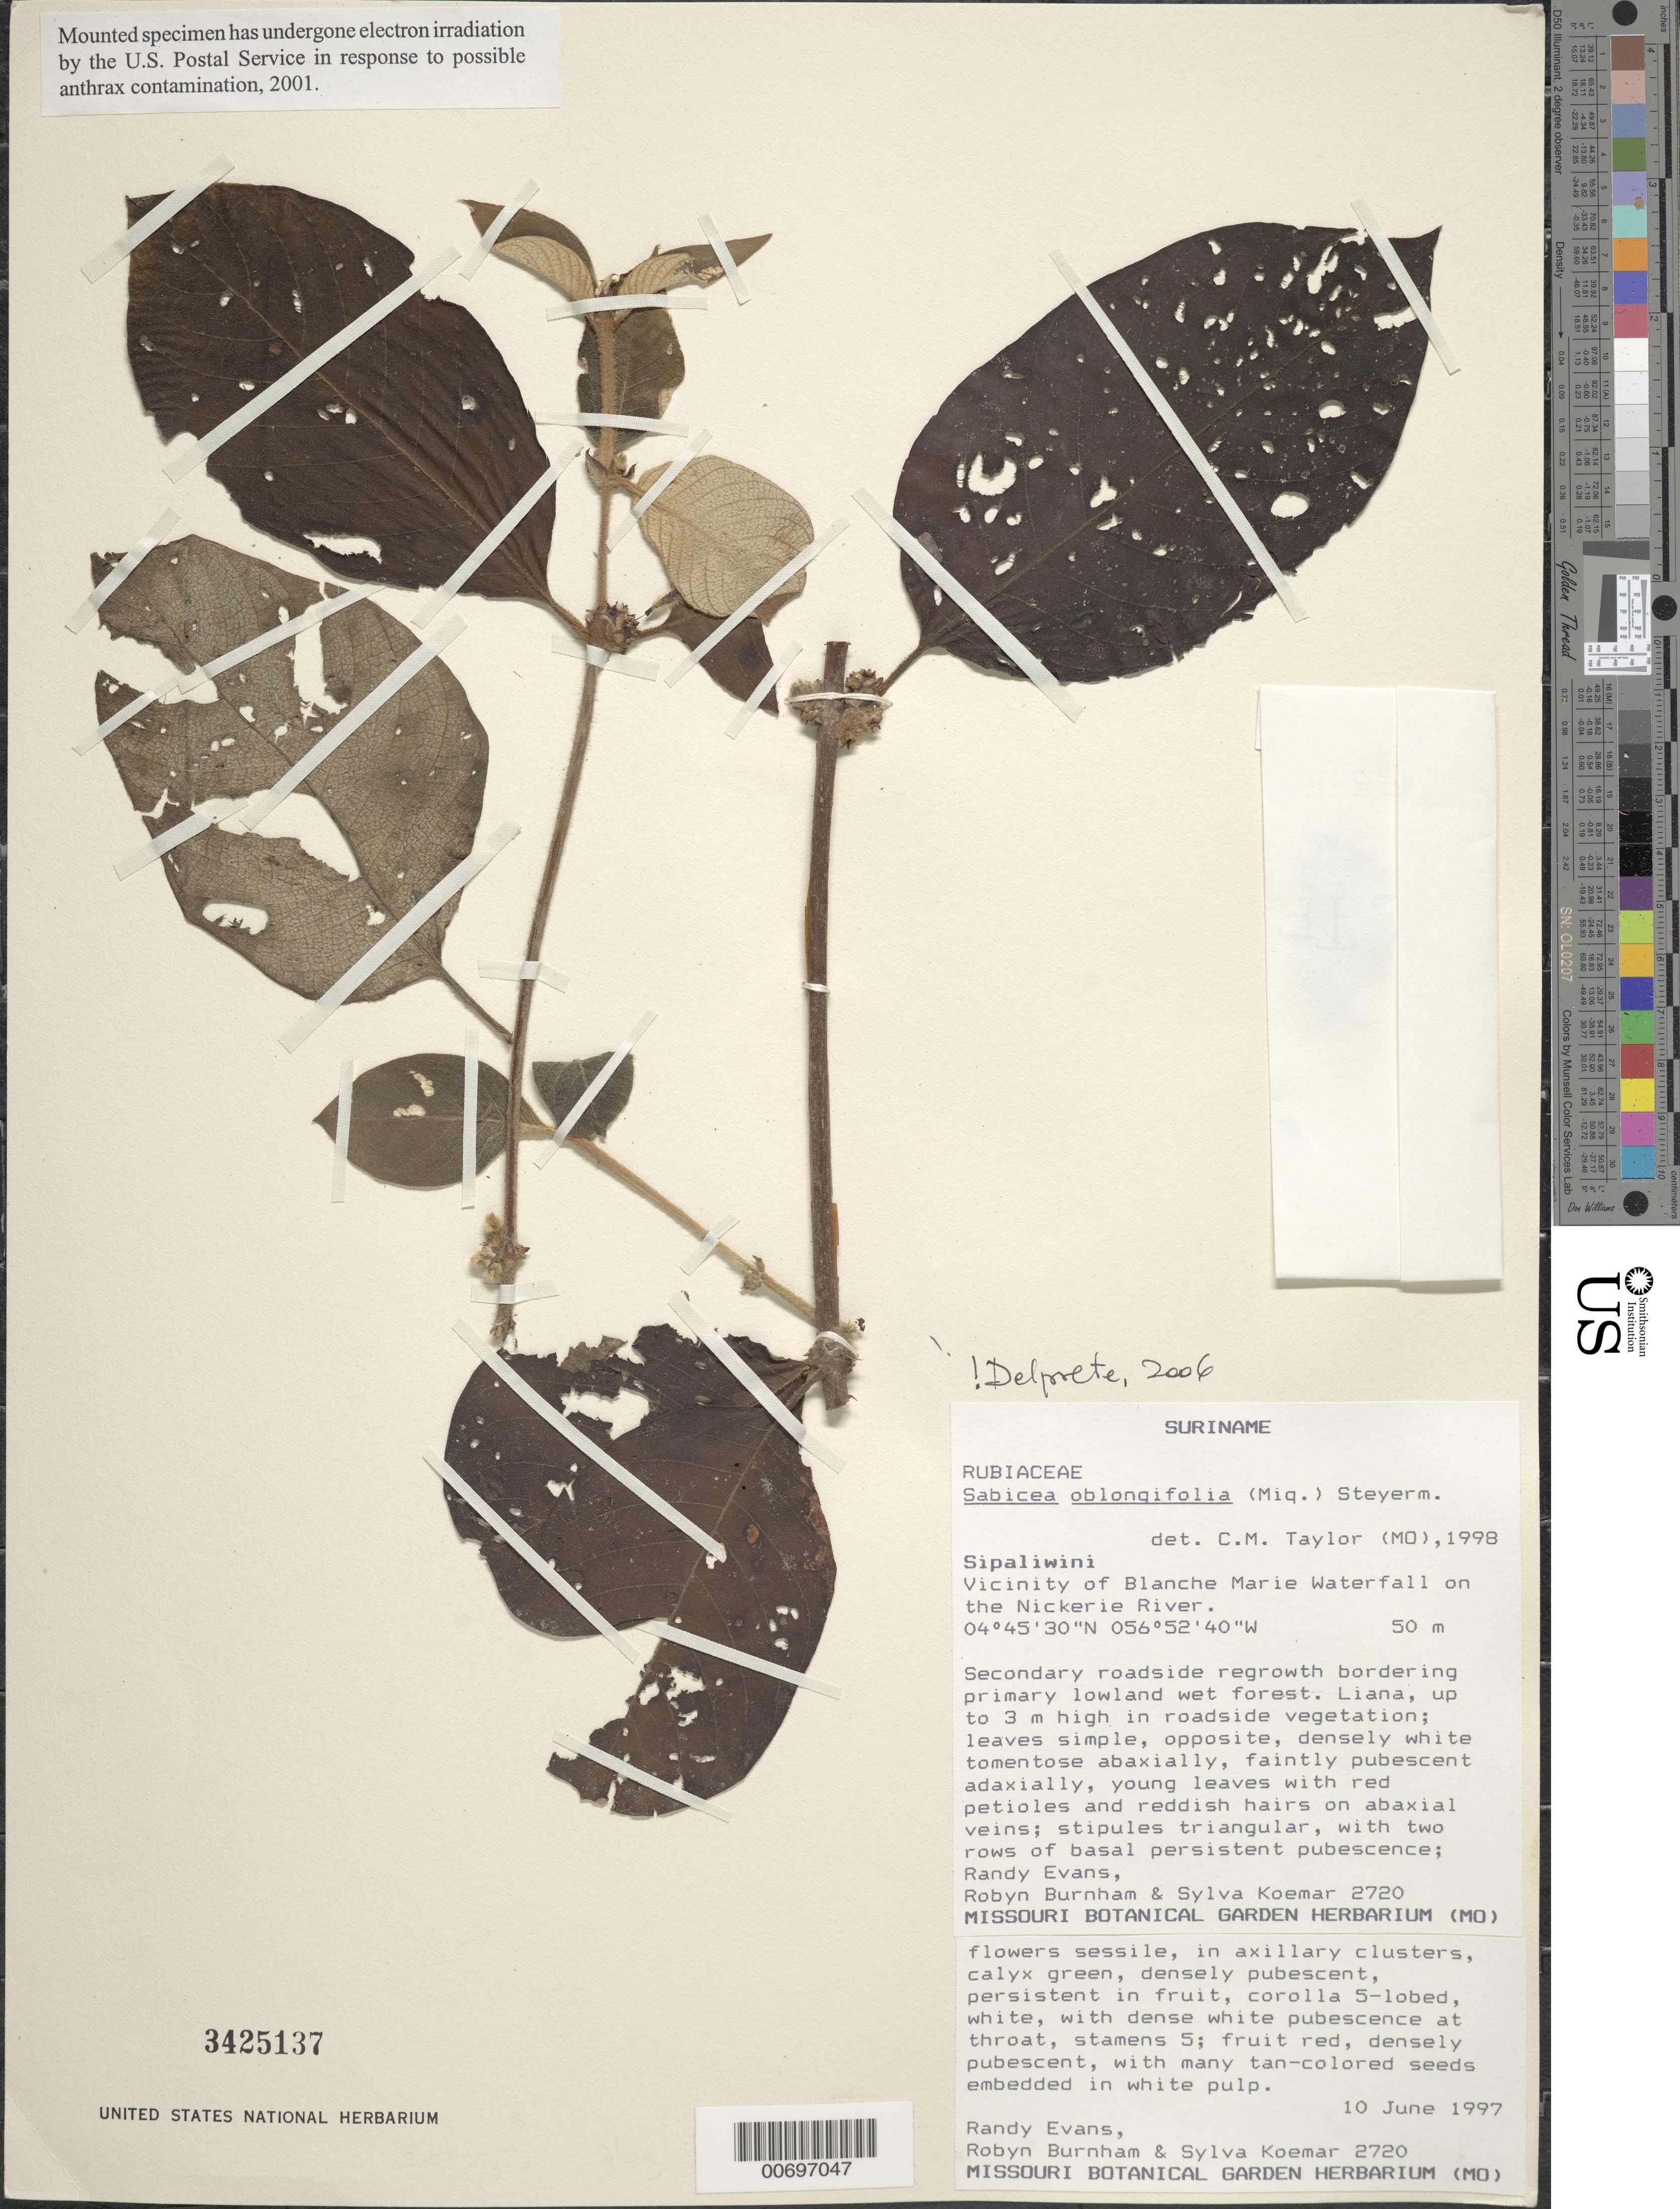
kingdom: Plantae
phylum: Tracheophyta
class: Magnoliopsida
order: Gentianales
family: Rubiaceae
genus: Sabicea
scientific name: Sabicea oblongifolia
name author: (Miq.) Steyerm.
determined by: Delprete, P. G., Herb. de Guyane Cay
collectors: R. Evans, R. Burnham & S. Koemar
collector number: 2720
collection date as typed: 10-Jun-97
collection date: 1997-06-10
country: Suriname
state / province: Sipaliwini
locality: Blanche Marie Waterfall, vic., on Nickerie R.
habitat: Secondary roadside regrowth bordering primary lowland wet forest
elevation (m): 50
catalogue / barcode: US 3425137